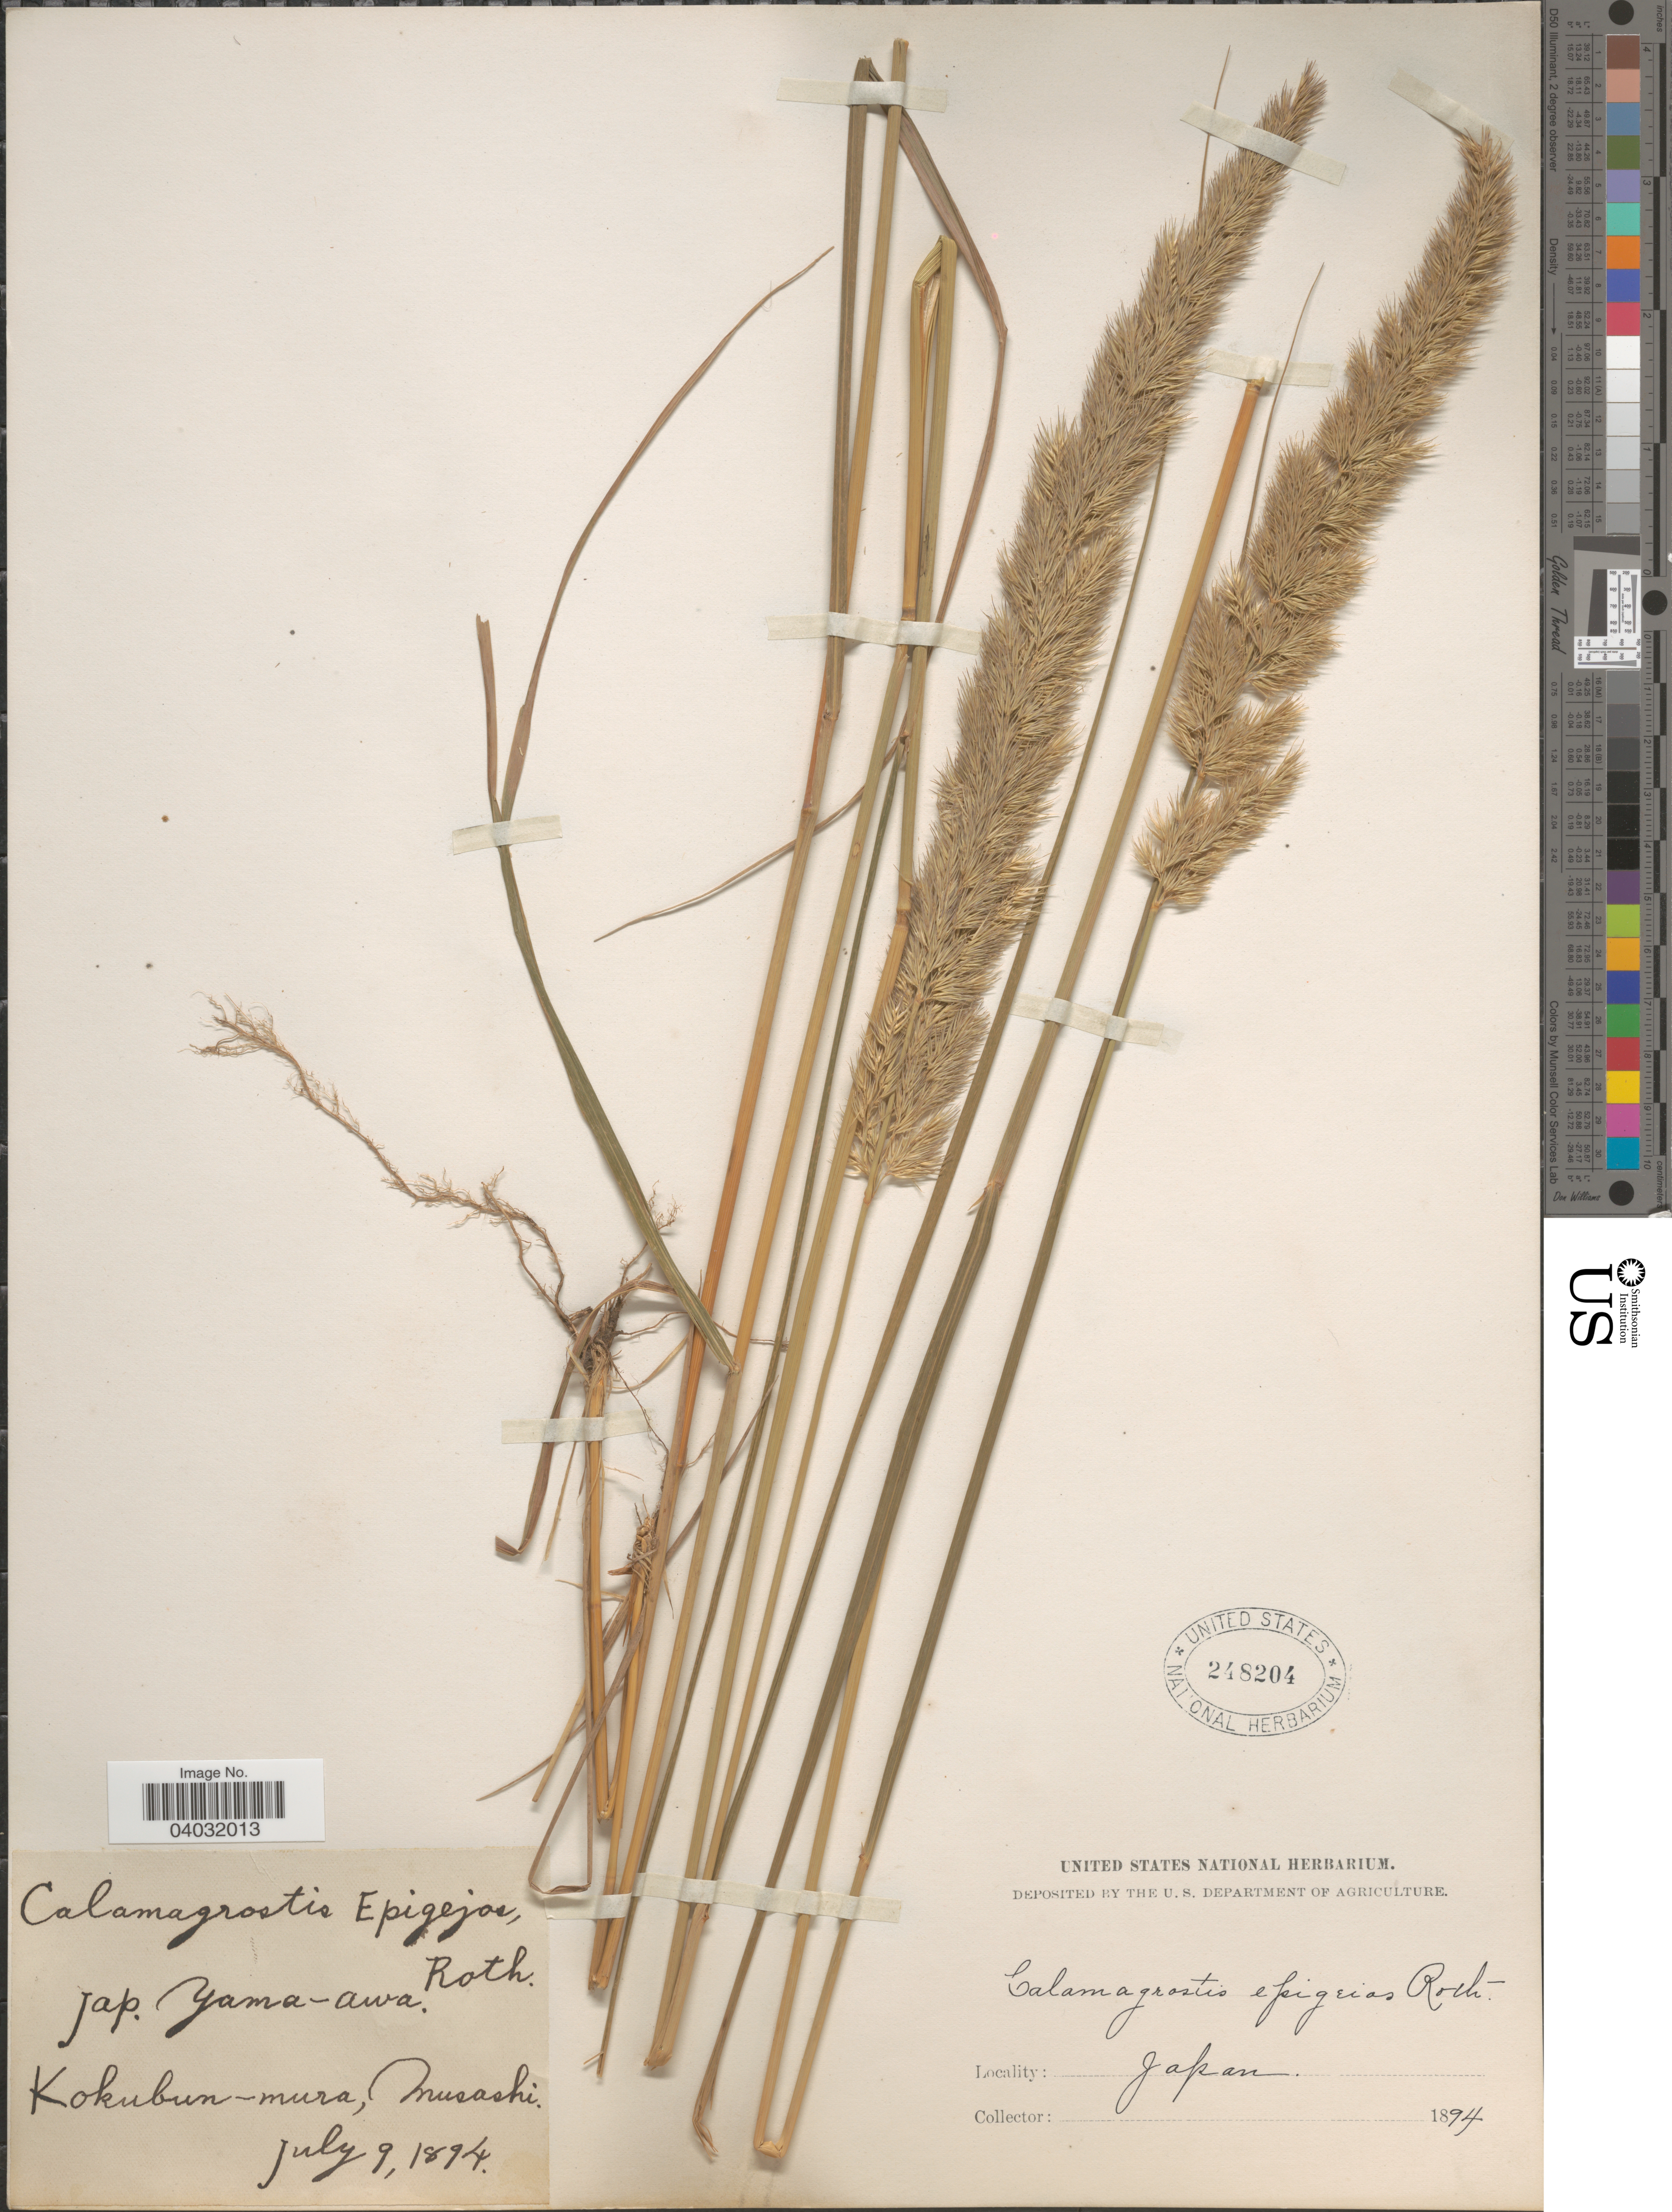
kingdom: Plantae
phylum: Tracheophyta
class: Liliopsida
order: Poales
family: Poaceae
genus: Calamagrostis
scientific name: Calamagrostis epigeios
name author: (L.) Roth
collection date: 1894-07-09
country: Japan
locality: Kokubun-mura, Musashi.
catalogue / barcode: US 248204